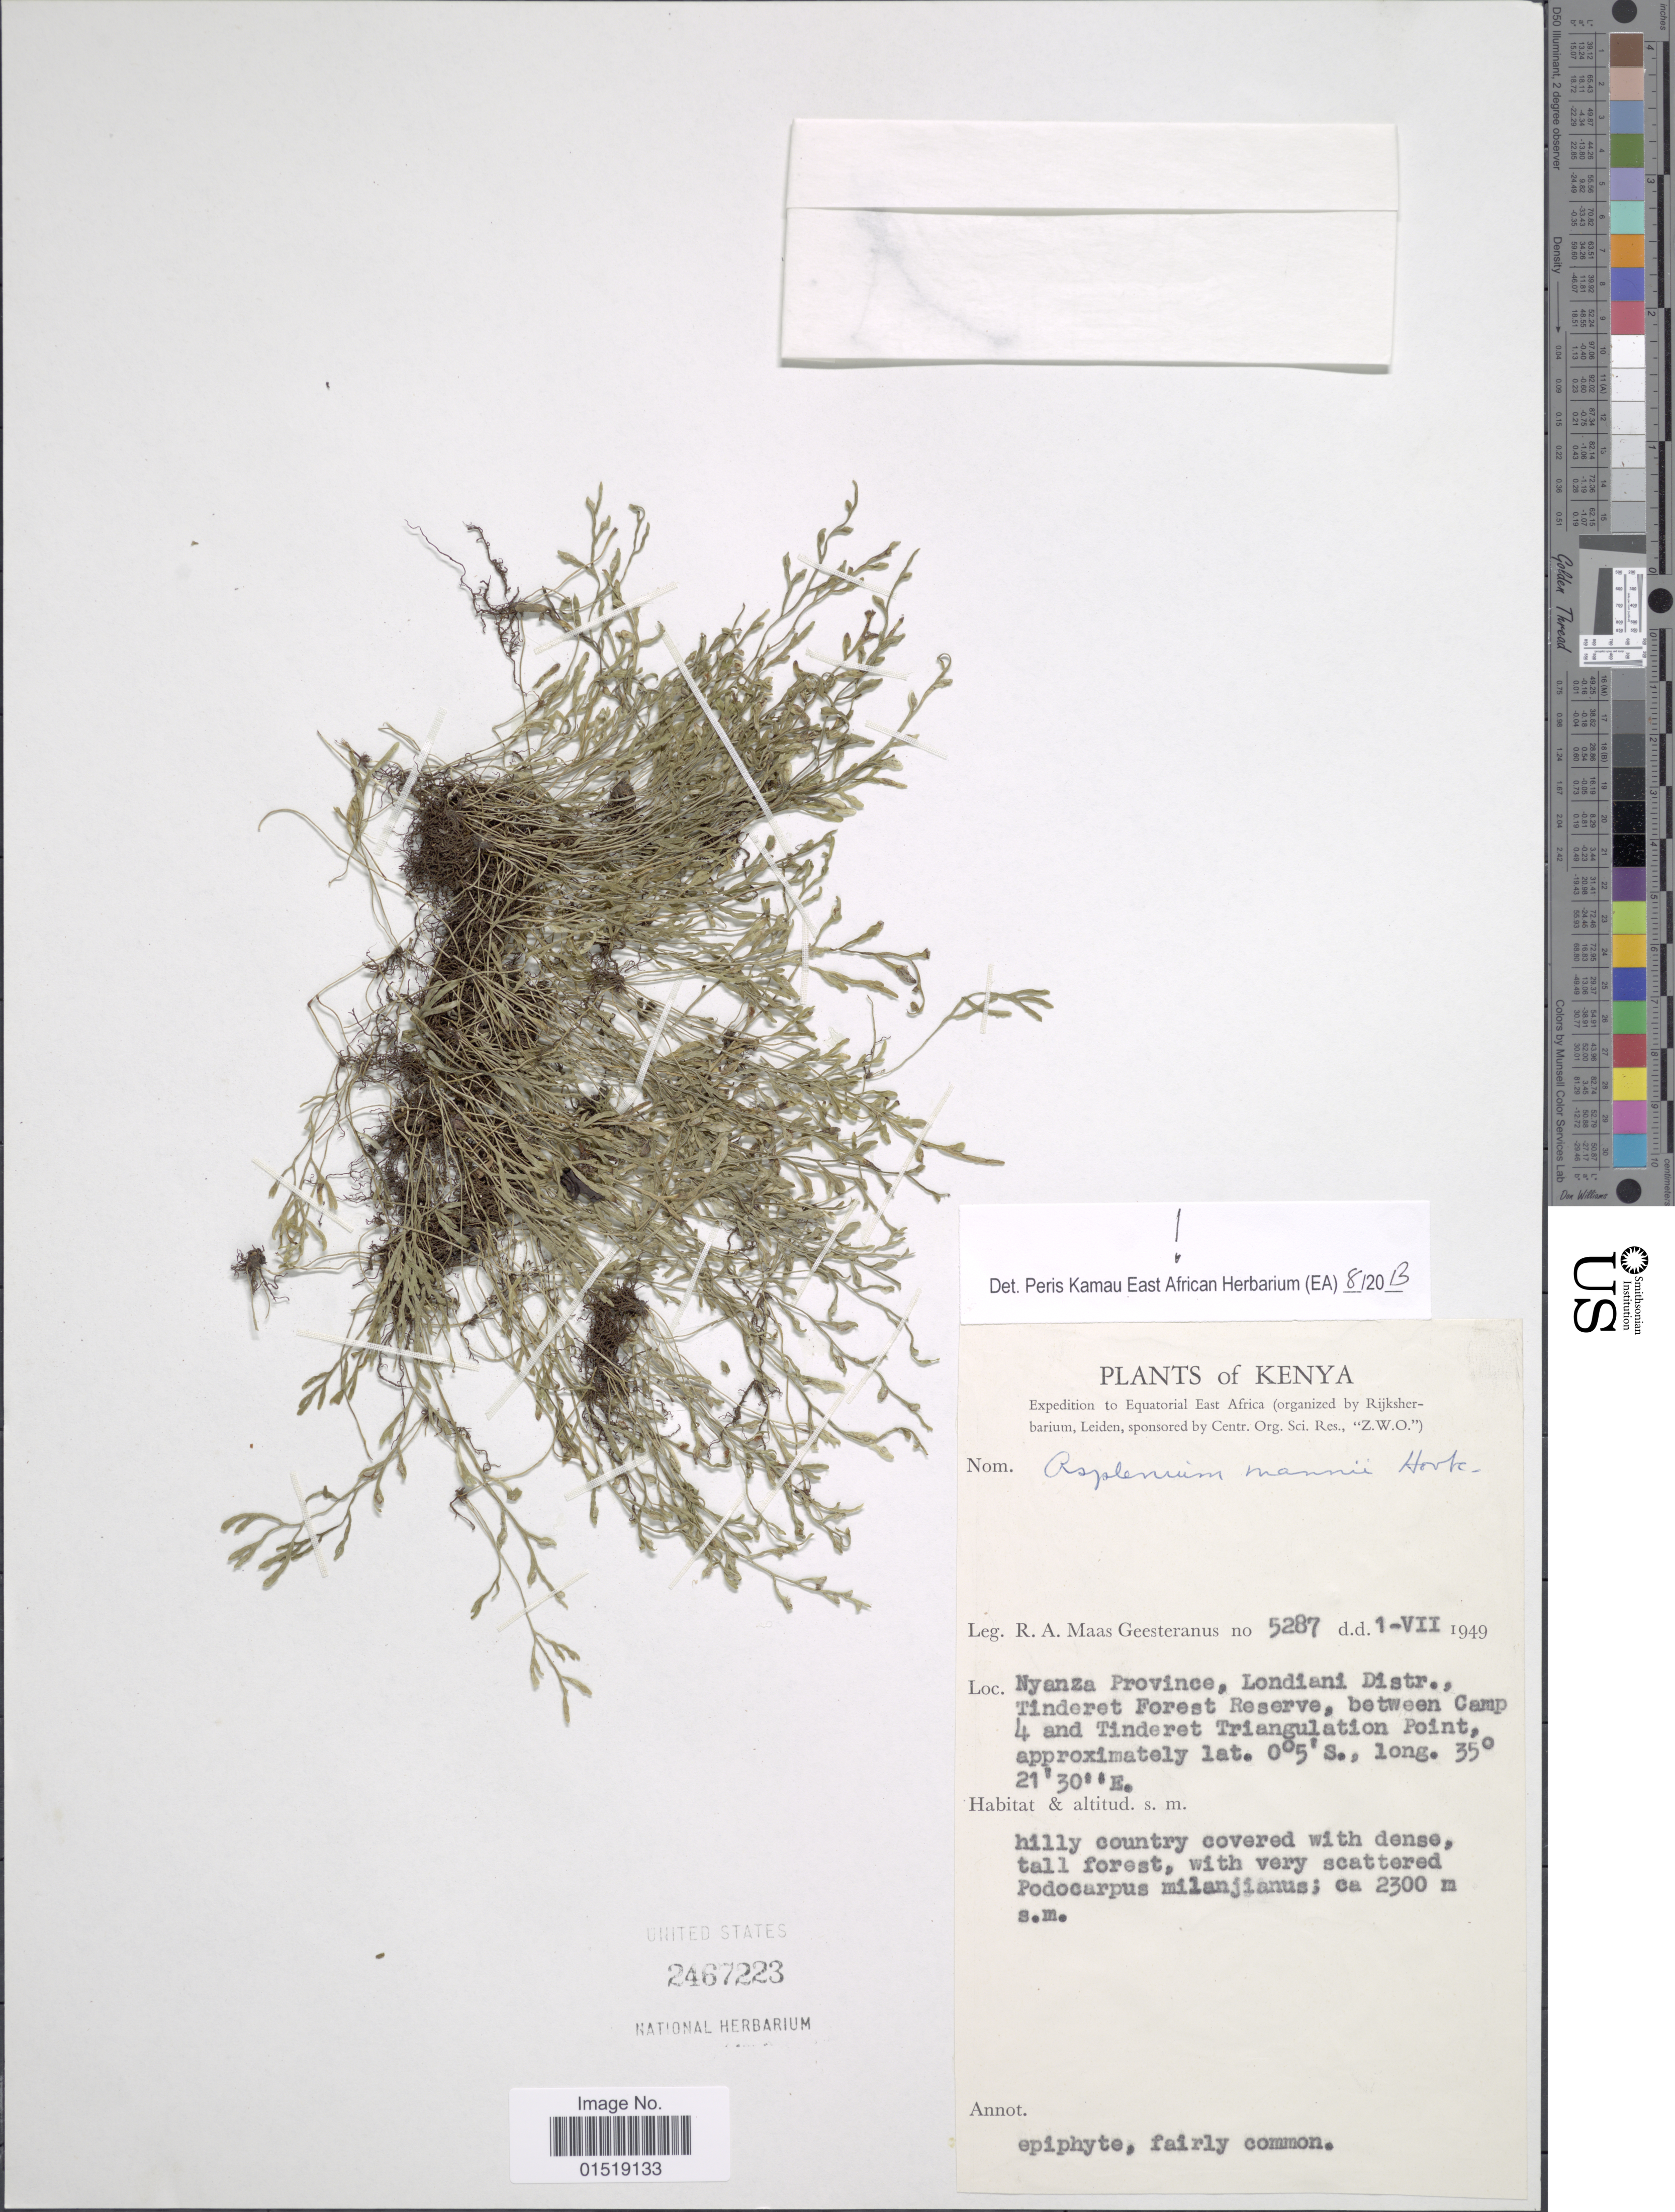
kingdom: Plantae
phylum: Tracheophyta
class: Polypodiopsida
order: Polypodiales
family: Aspleniaceae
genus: Asplenium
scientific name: Asplenium mannii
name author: Hook.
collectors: R. A. Maas Geesteranus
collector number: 5287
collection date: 1949-07-01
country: Kenya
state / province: Kericho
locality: Nyanza Province, Londiani Distr., Tinderet Forest Reserve, between Camp 4 and Tinderet Triangulation Point.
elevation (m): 2300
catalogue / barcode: US 2467223